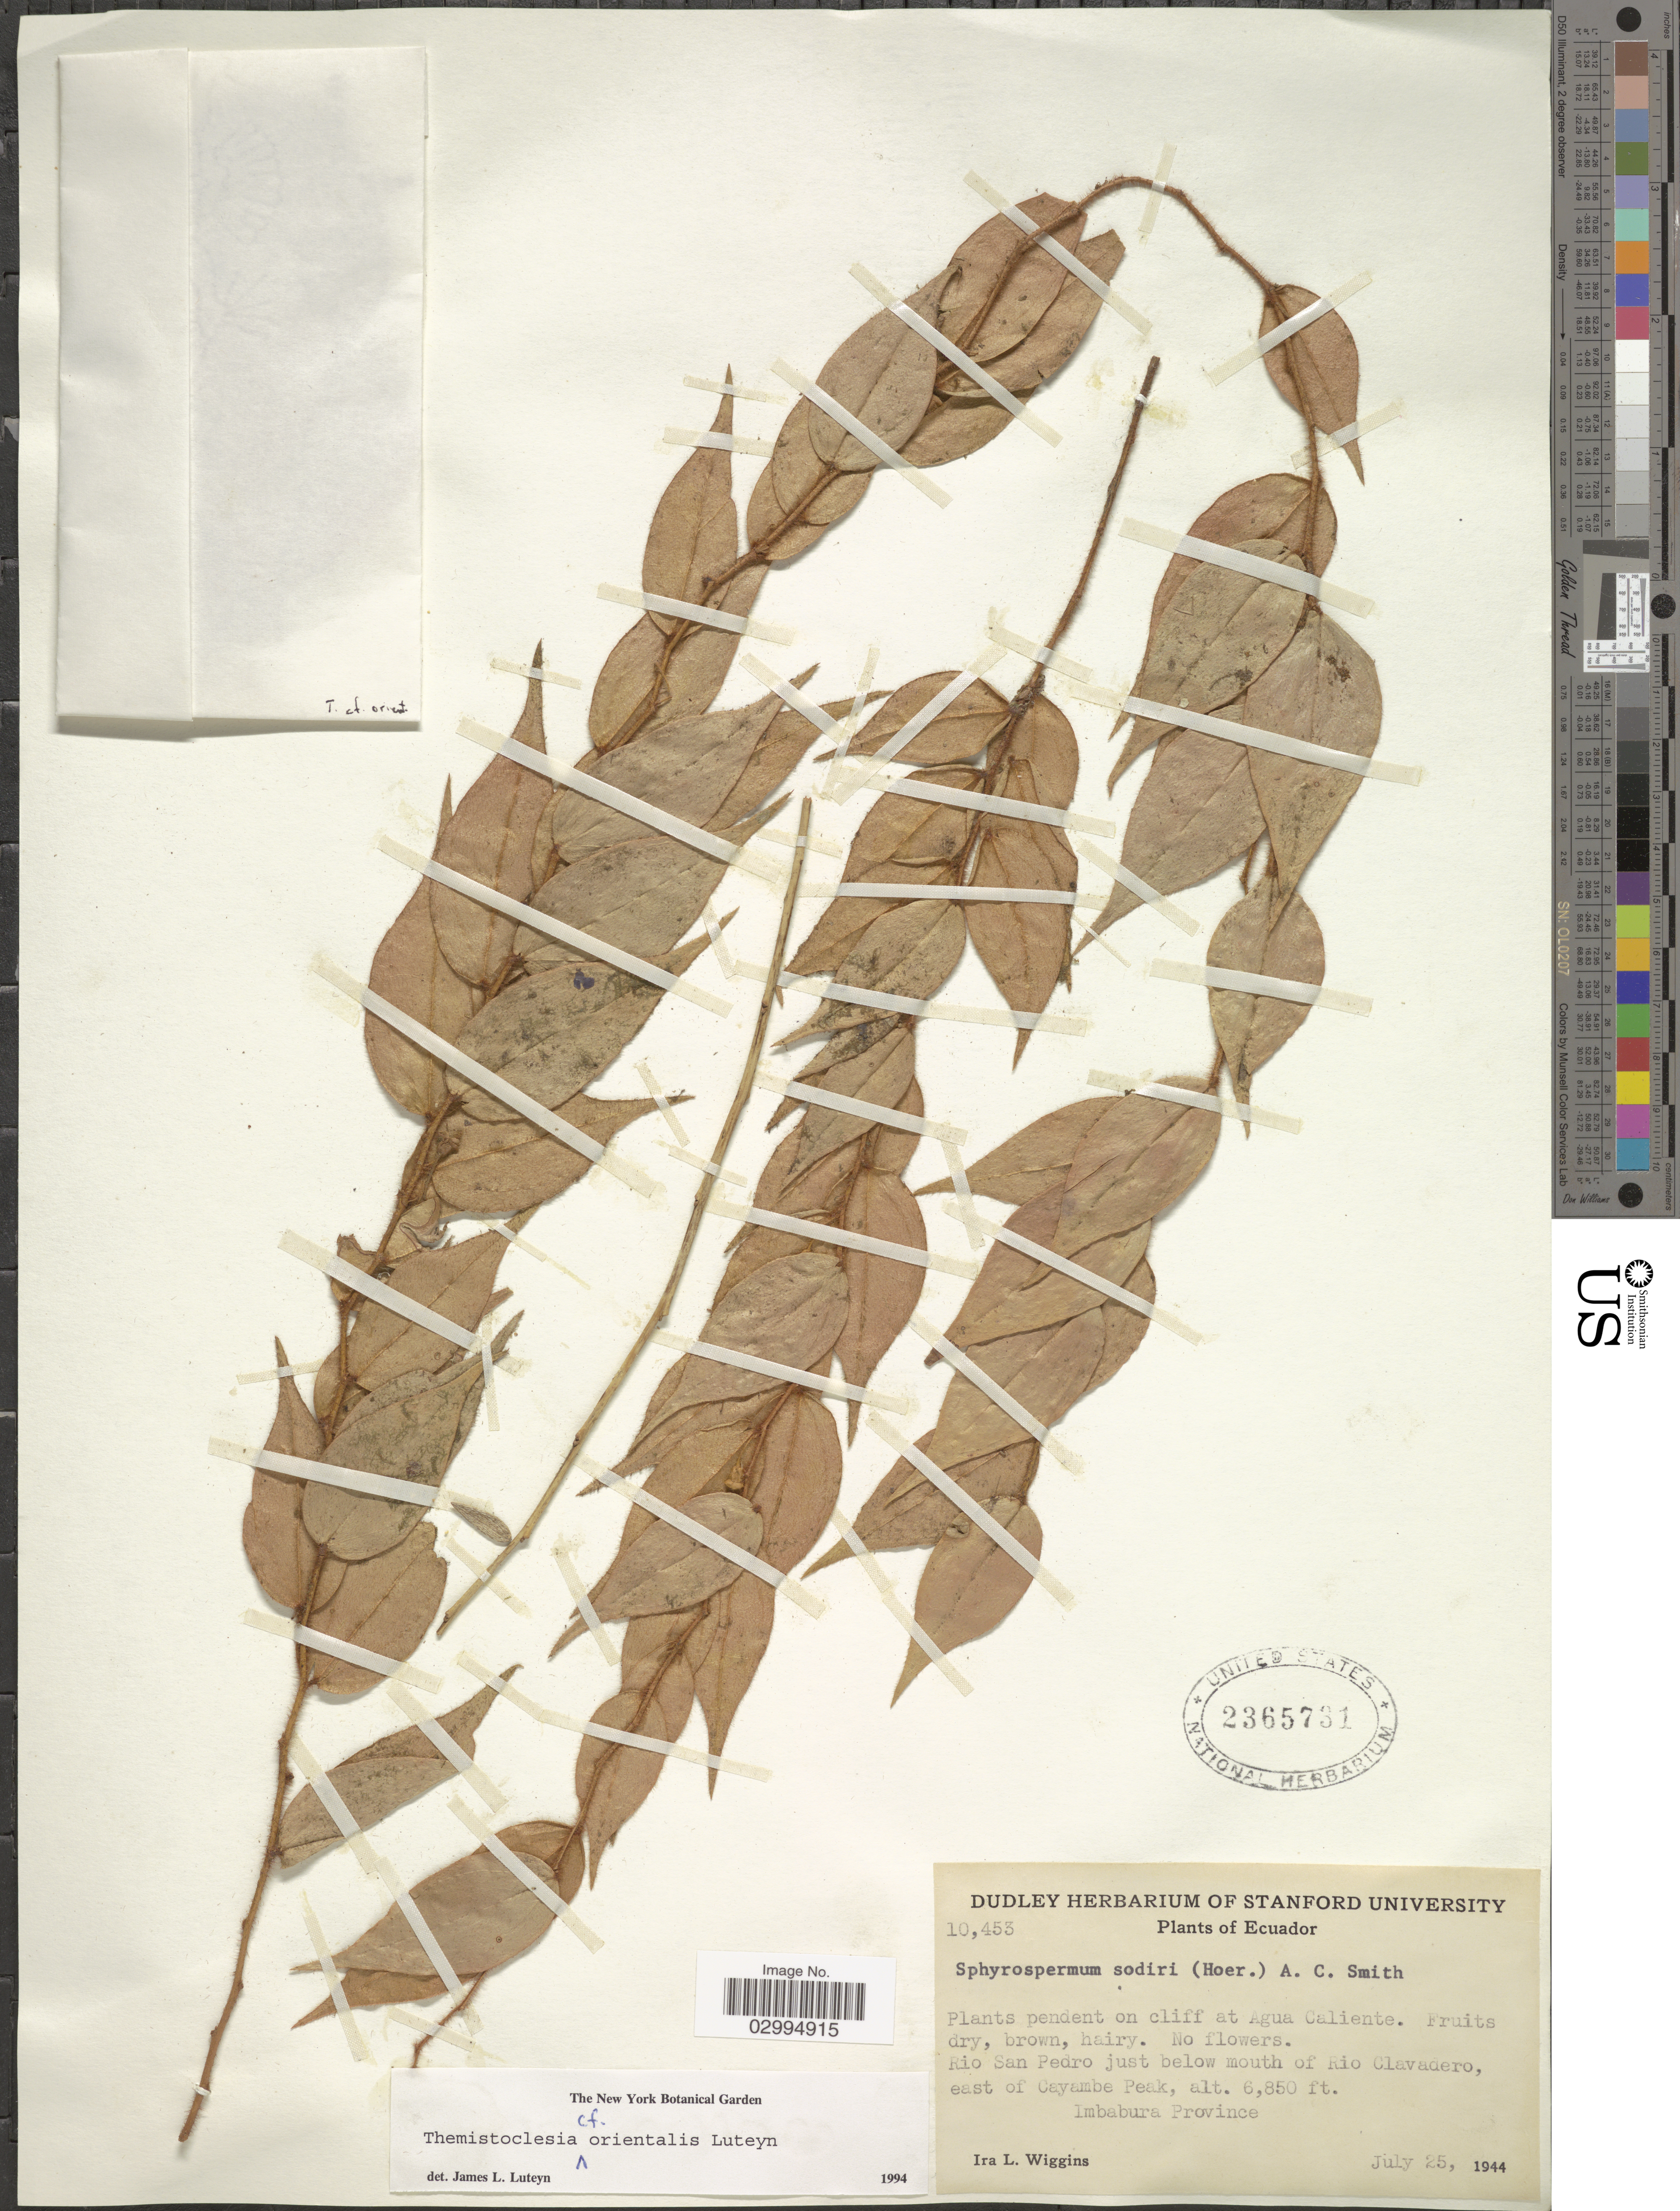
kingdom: Plantae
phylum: Tracheophyta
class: Magnoliopsida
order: Ericales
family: Ericaceae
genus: Themistoclesia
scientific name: Themistoclesia orientalis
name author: Luteyn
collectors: I. L. Wiggins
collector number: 10453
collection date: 1944-07-25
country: Ecuador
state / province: Imbabura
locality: On cliffs at Agua Caliente. Rio San Pedro just below mouth of Rio Clavadero, east of Cayambe Peak.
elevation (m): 2088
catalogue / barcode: US 2365731